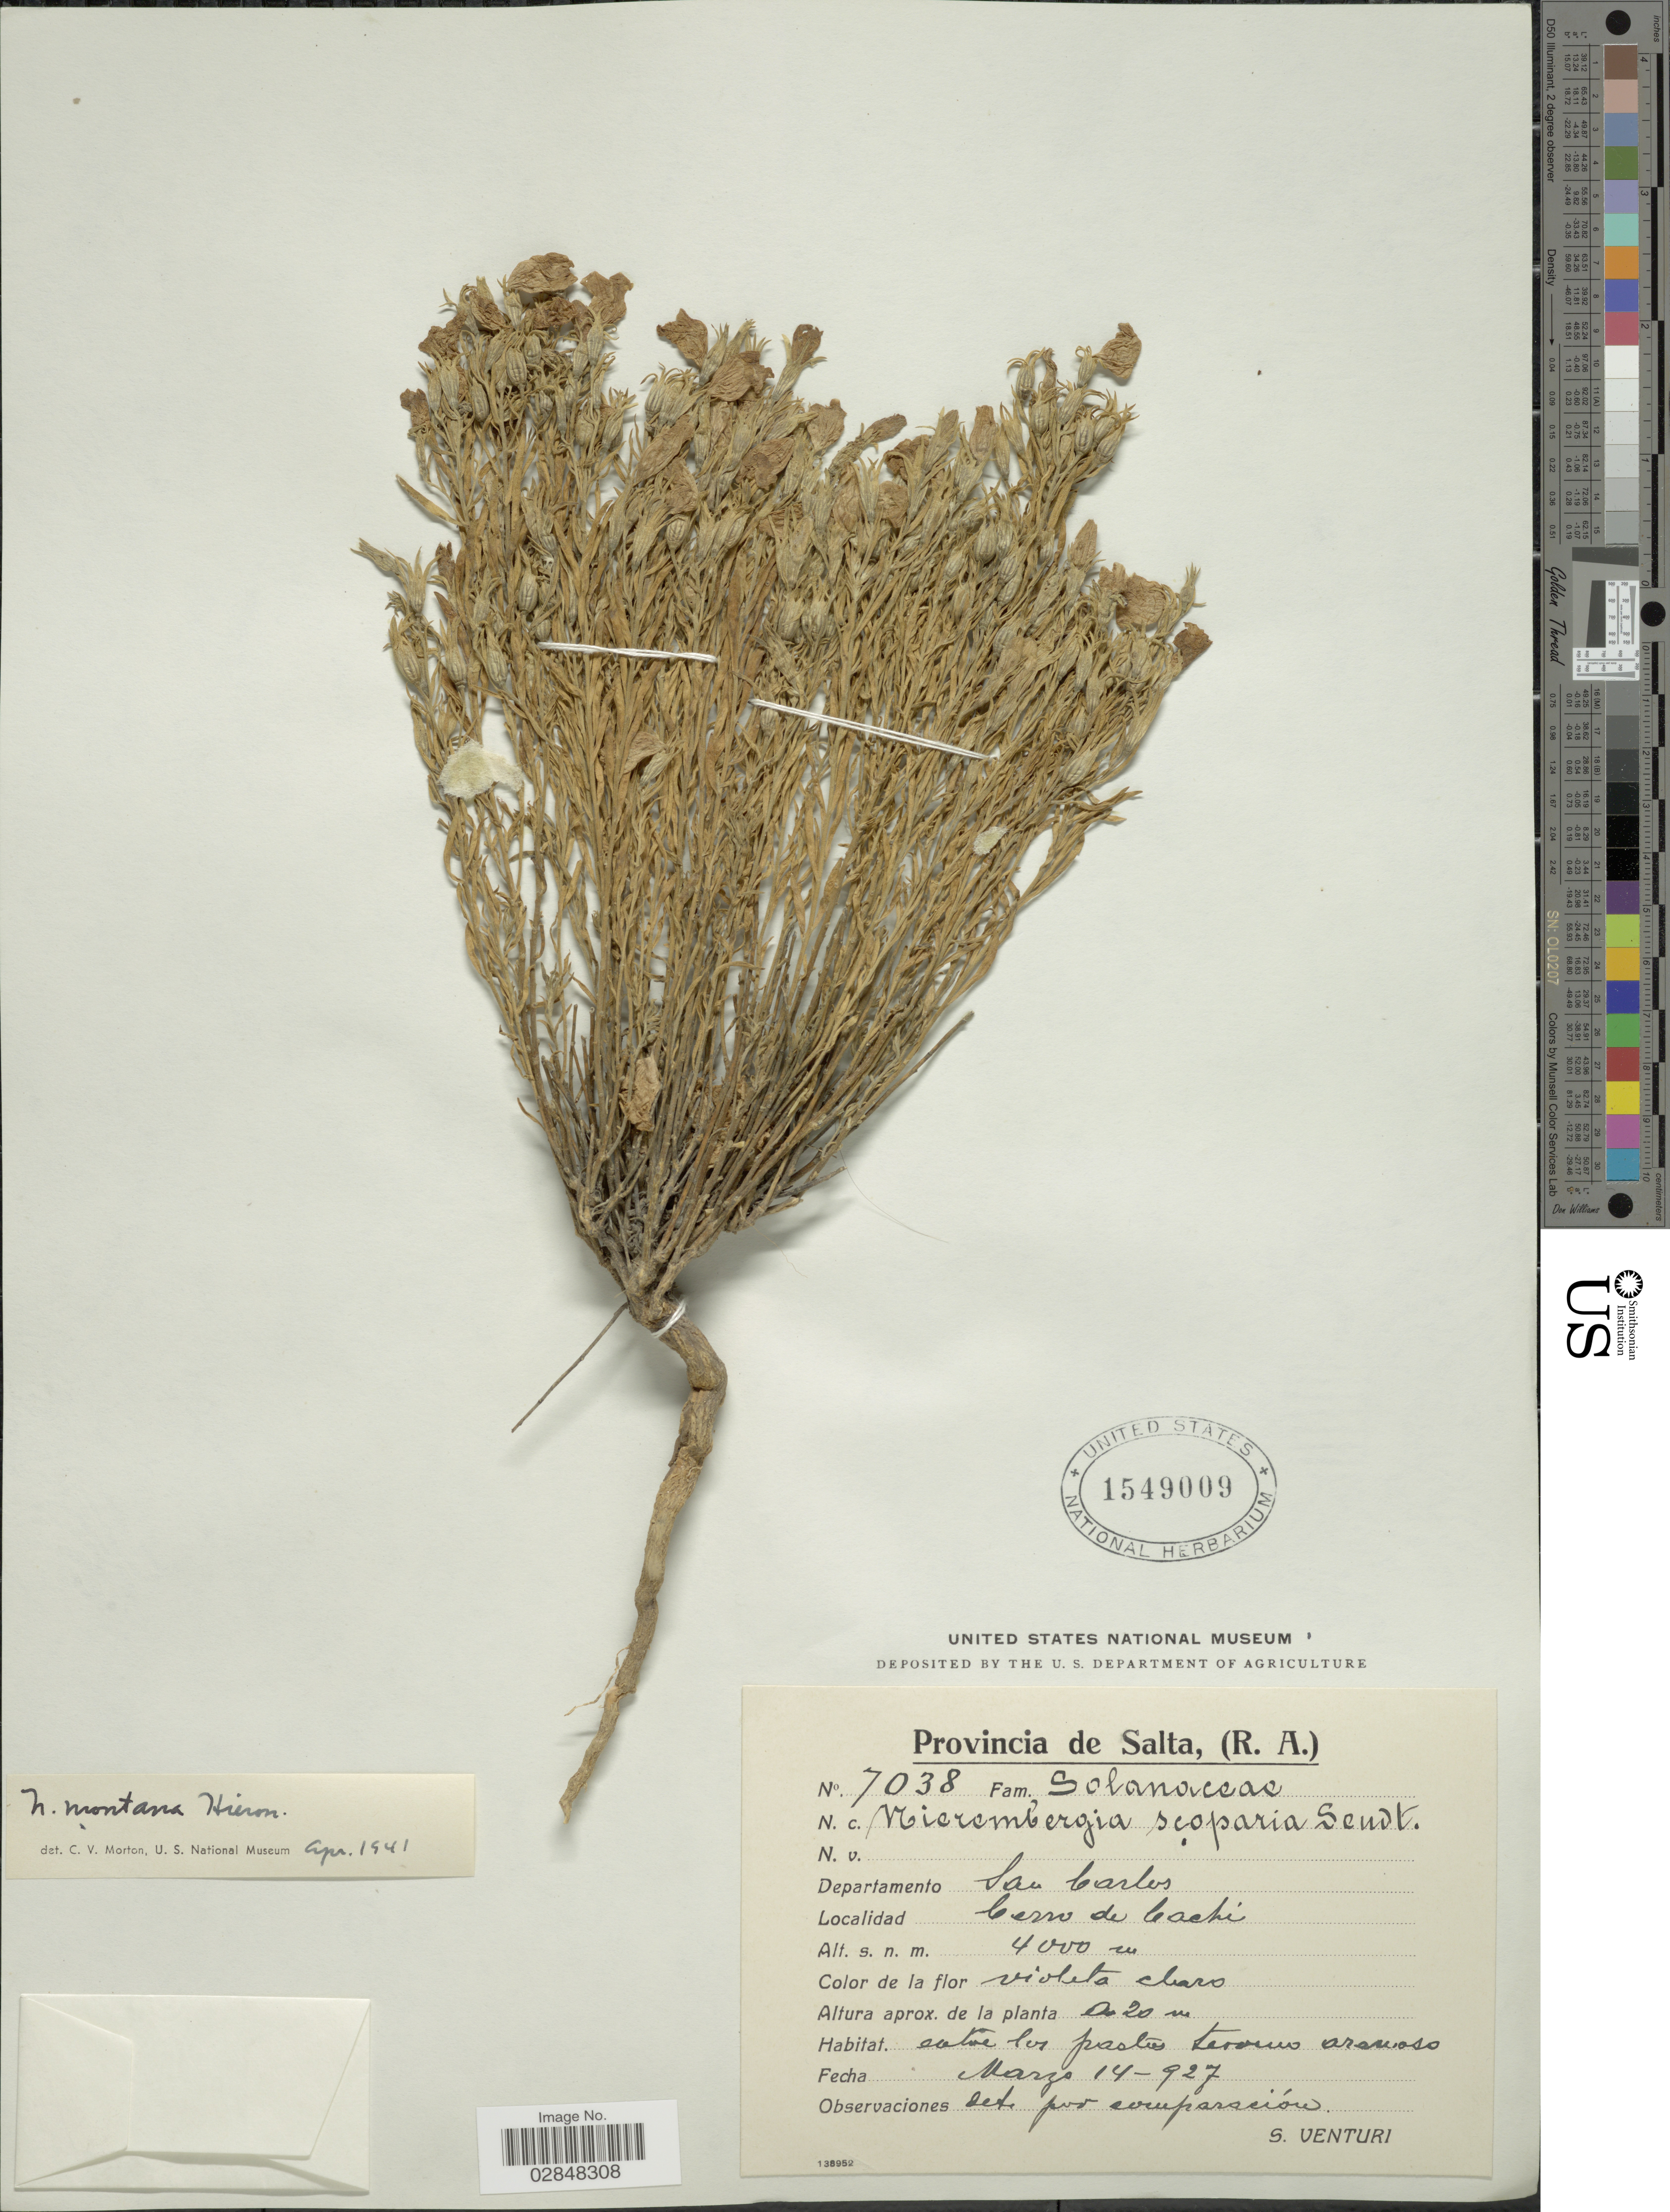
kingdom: Plantae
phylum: Tracheophyta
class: Magnoliopsida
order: Solanales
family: Solanaceae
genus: Nierembergia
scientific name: Nierembergia linariifolia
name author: Graham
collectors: S. Venturi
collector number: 7038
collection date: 1927-03-14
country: Argentina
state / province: Salta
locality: Departamento San Carlos. Cerro de Cachi.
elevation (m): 4000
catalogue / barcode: US 1549009